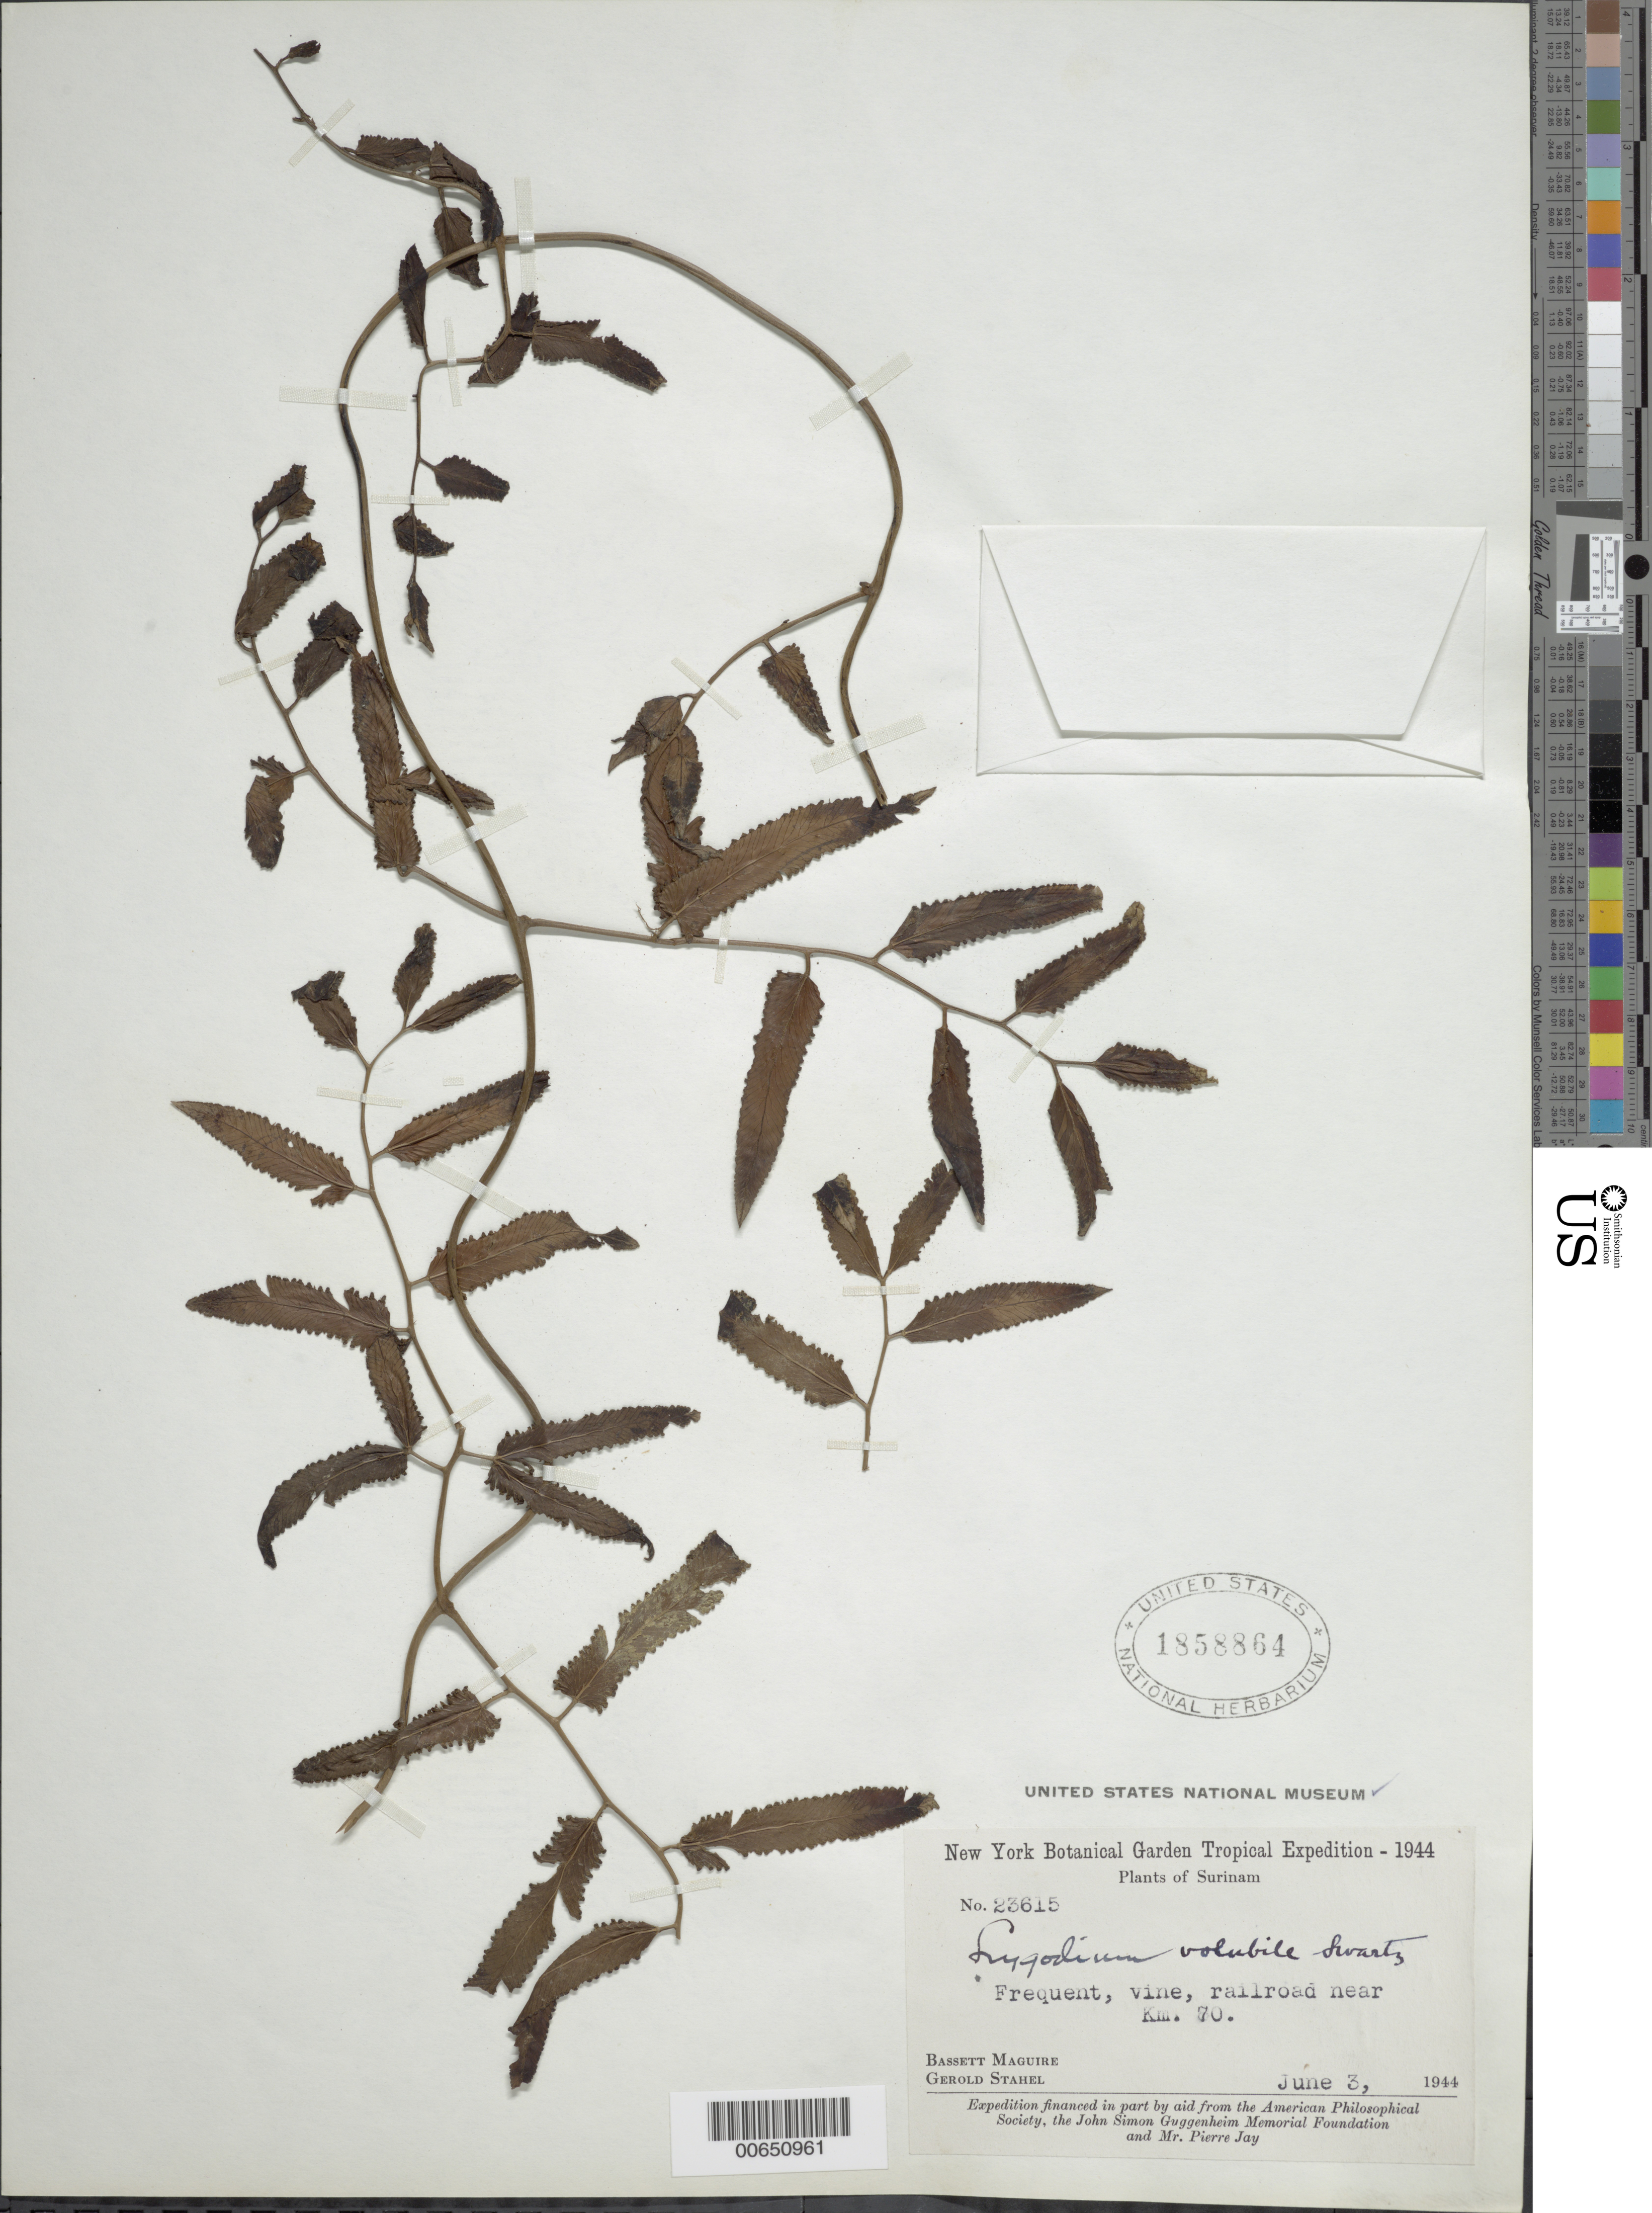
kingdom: Plantae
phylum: Tracheophyta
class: Polypodiopsida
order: Schizaeales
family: Lygodiaceae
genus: Lygodium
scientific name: Lygodium volubile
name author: Sw.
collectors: B. Maguire & G. Stahel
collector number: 23615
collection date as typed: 3-Jun-44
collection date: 1944-06-03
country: Suriname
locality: Zanderij Is, Sectie O, km 70, along railroad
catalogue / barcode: US 1858864